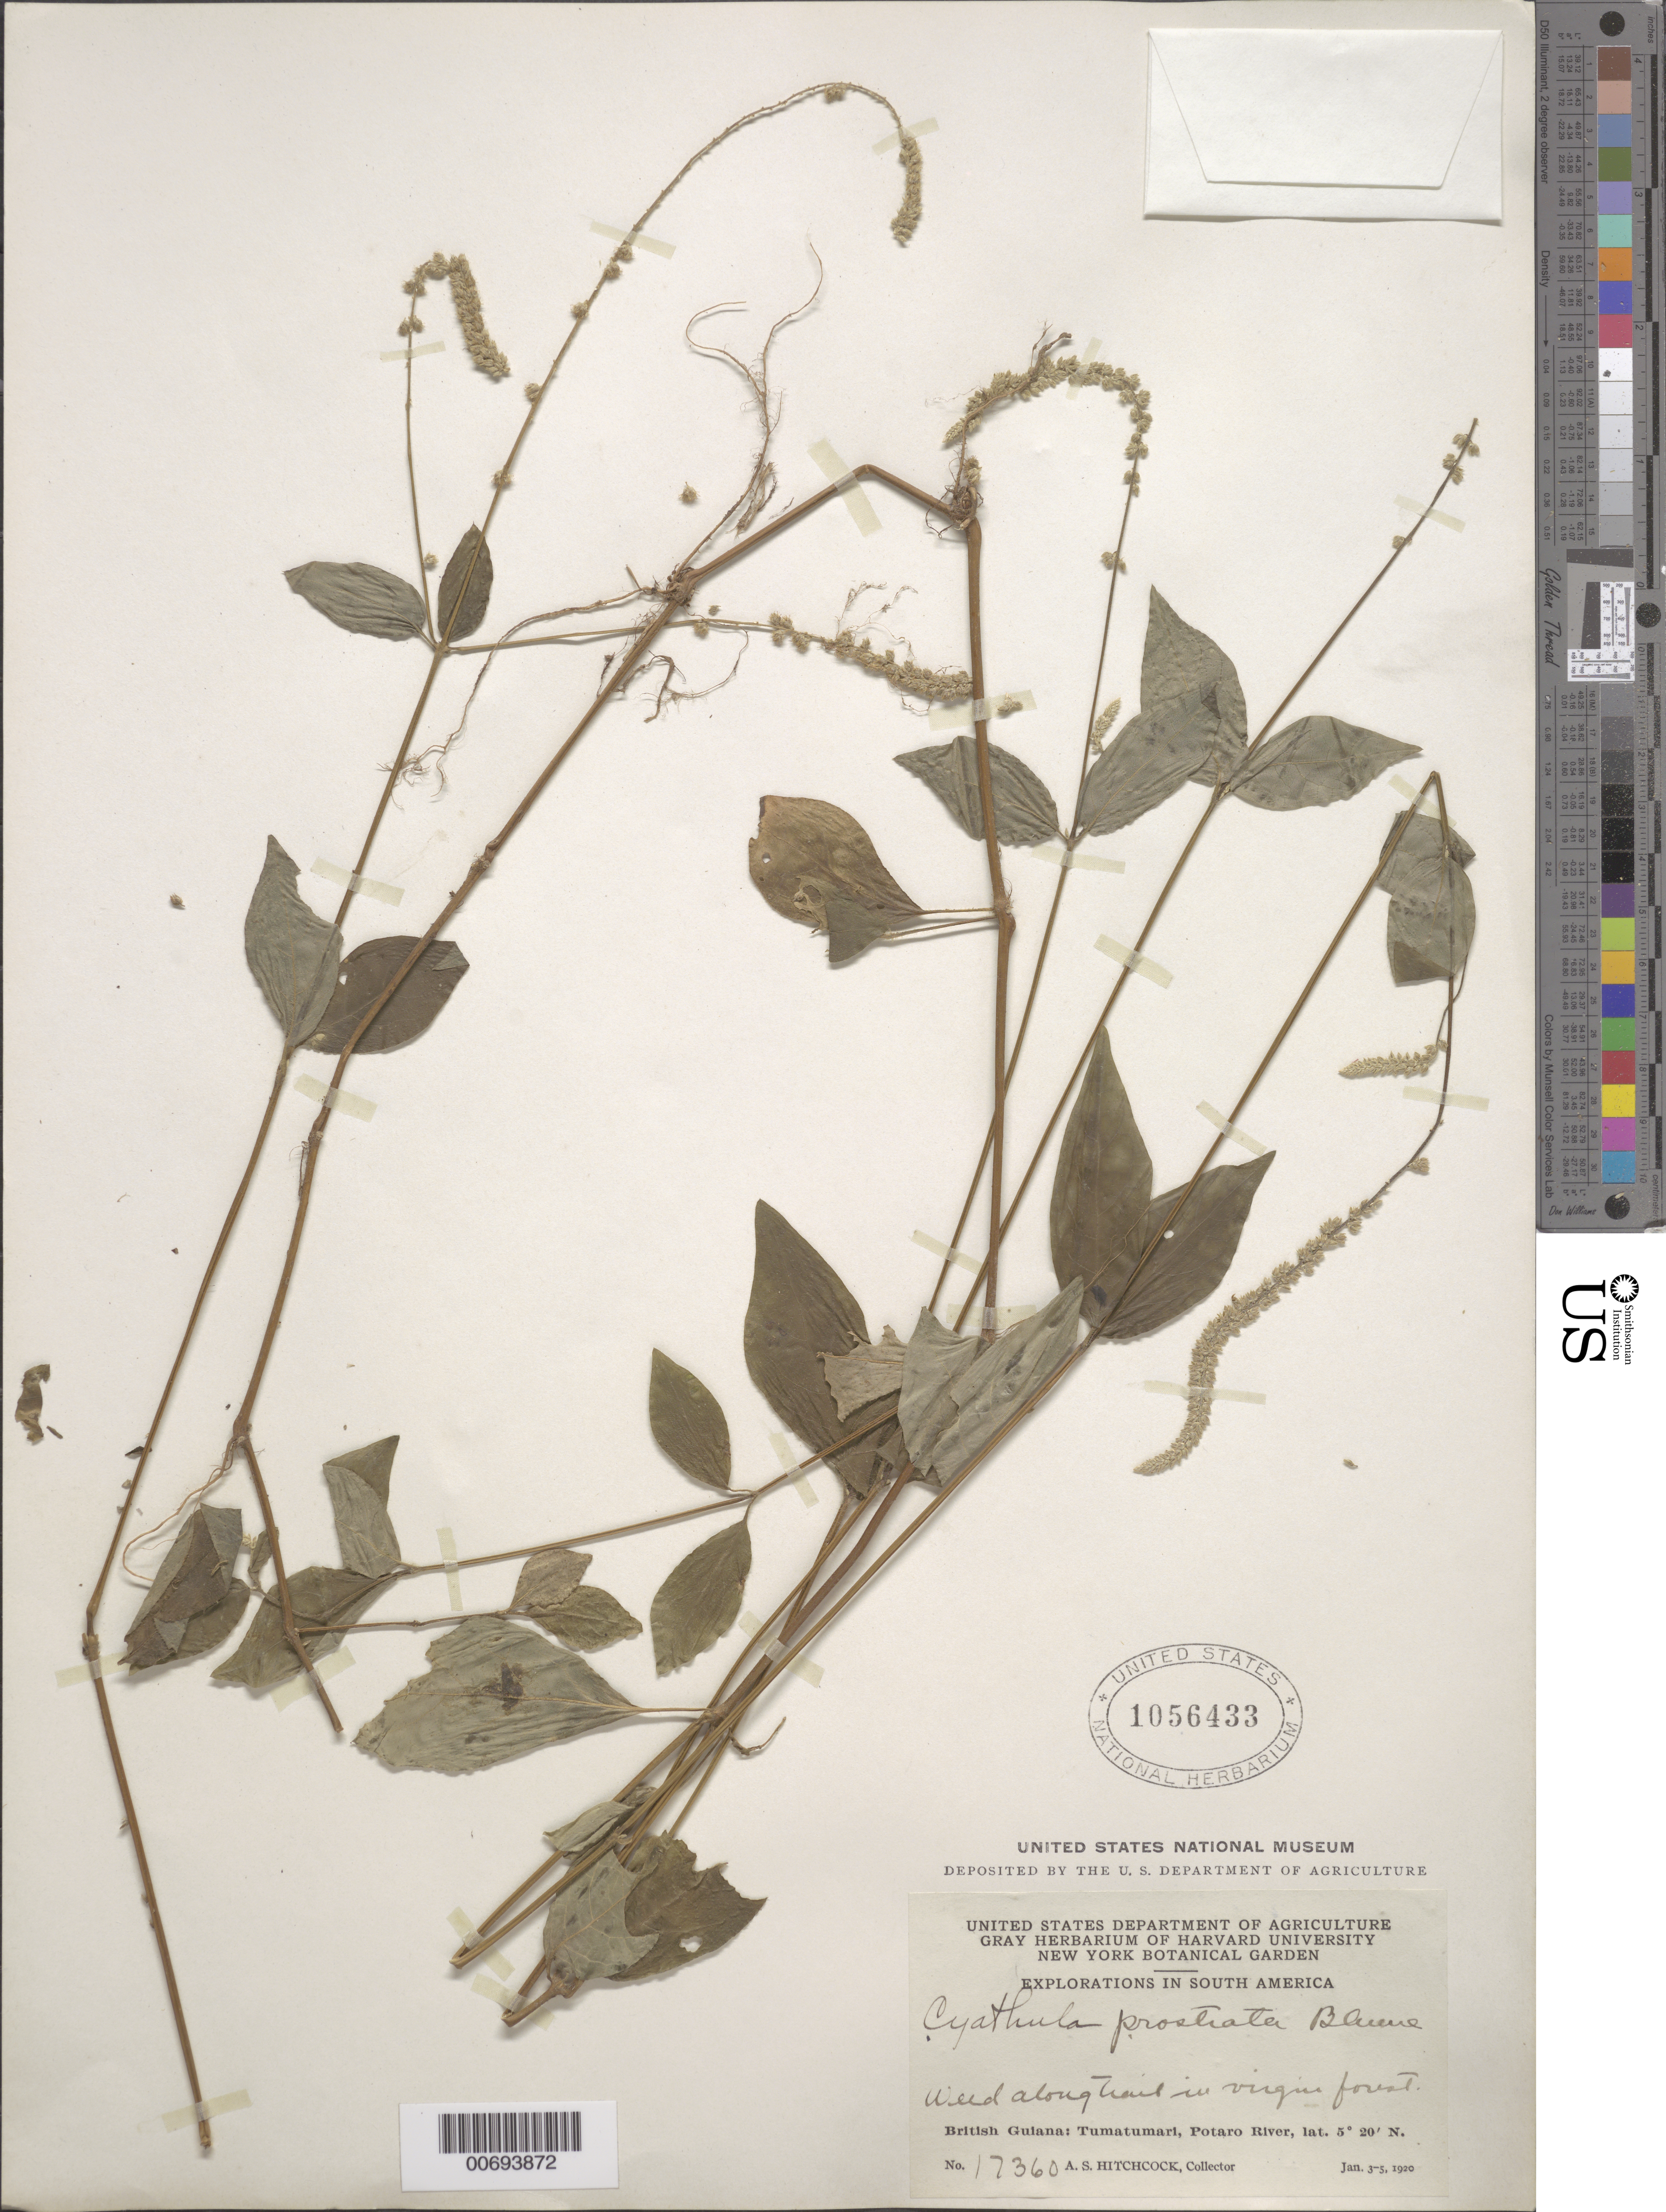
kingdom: Plantae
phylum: Tracheophyta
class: Magnoliopsida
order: Caryophyllales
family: Amaranthaceae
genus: Cyathula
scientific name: Cyathula prostrata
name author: (L.) Blume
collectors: A. S. Hitchcock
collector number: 17360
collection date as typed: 3-Jan-20 to 5-Jan-20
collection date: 1920-01-03/1920-01-05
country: Guyana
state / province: Potaro-Siparuni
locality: Tumatumari Village, Potaro R.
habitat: Virgin forest trail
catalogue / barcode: US 1056433